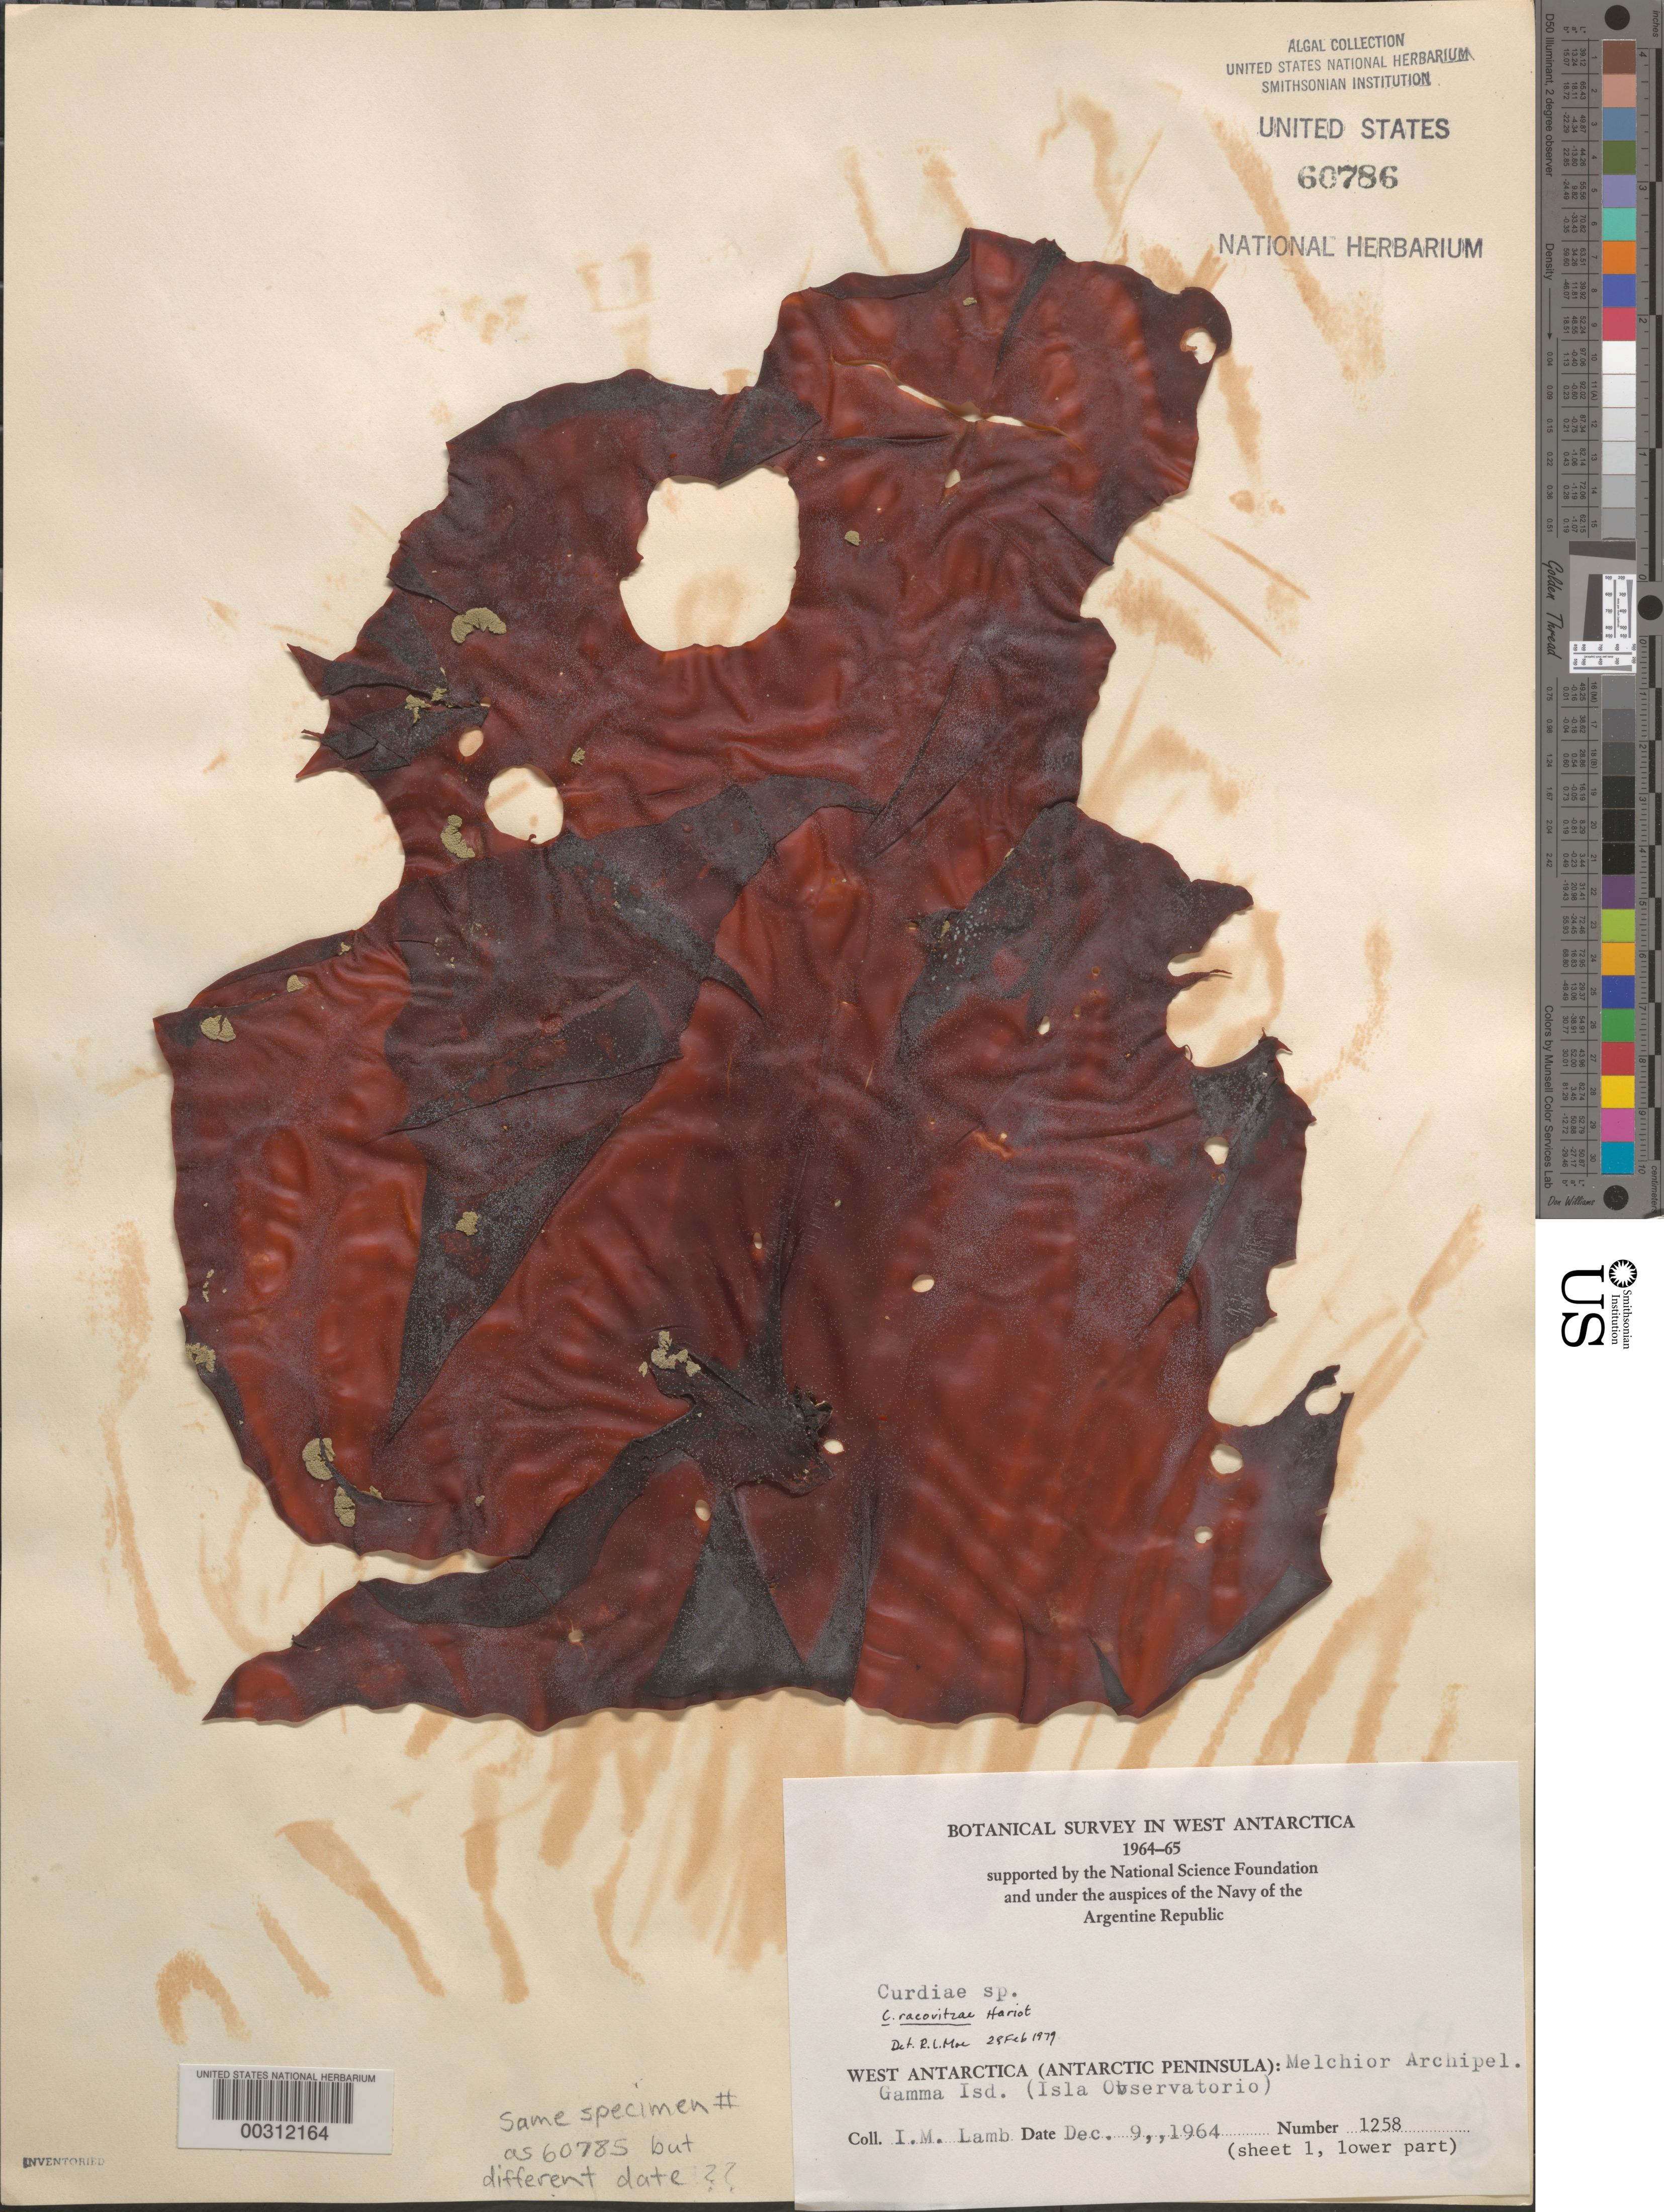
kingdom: Plantae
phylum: Rhodophyta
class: Florideophyceae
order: Gracilariales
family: Gracilariaceae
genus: Curdiea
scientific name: Curdiea racovitzae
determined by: Moe, R. L.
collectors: I. M. Lamb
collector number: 1258-1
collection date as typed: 09 Dec 1964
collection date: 1964-12-09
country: Antarctica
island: Gamma Island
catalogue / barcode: US 60786